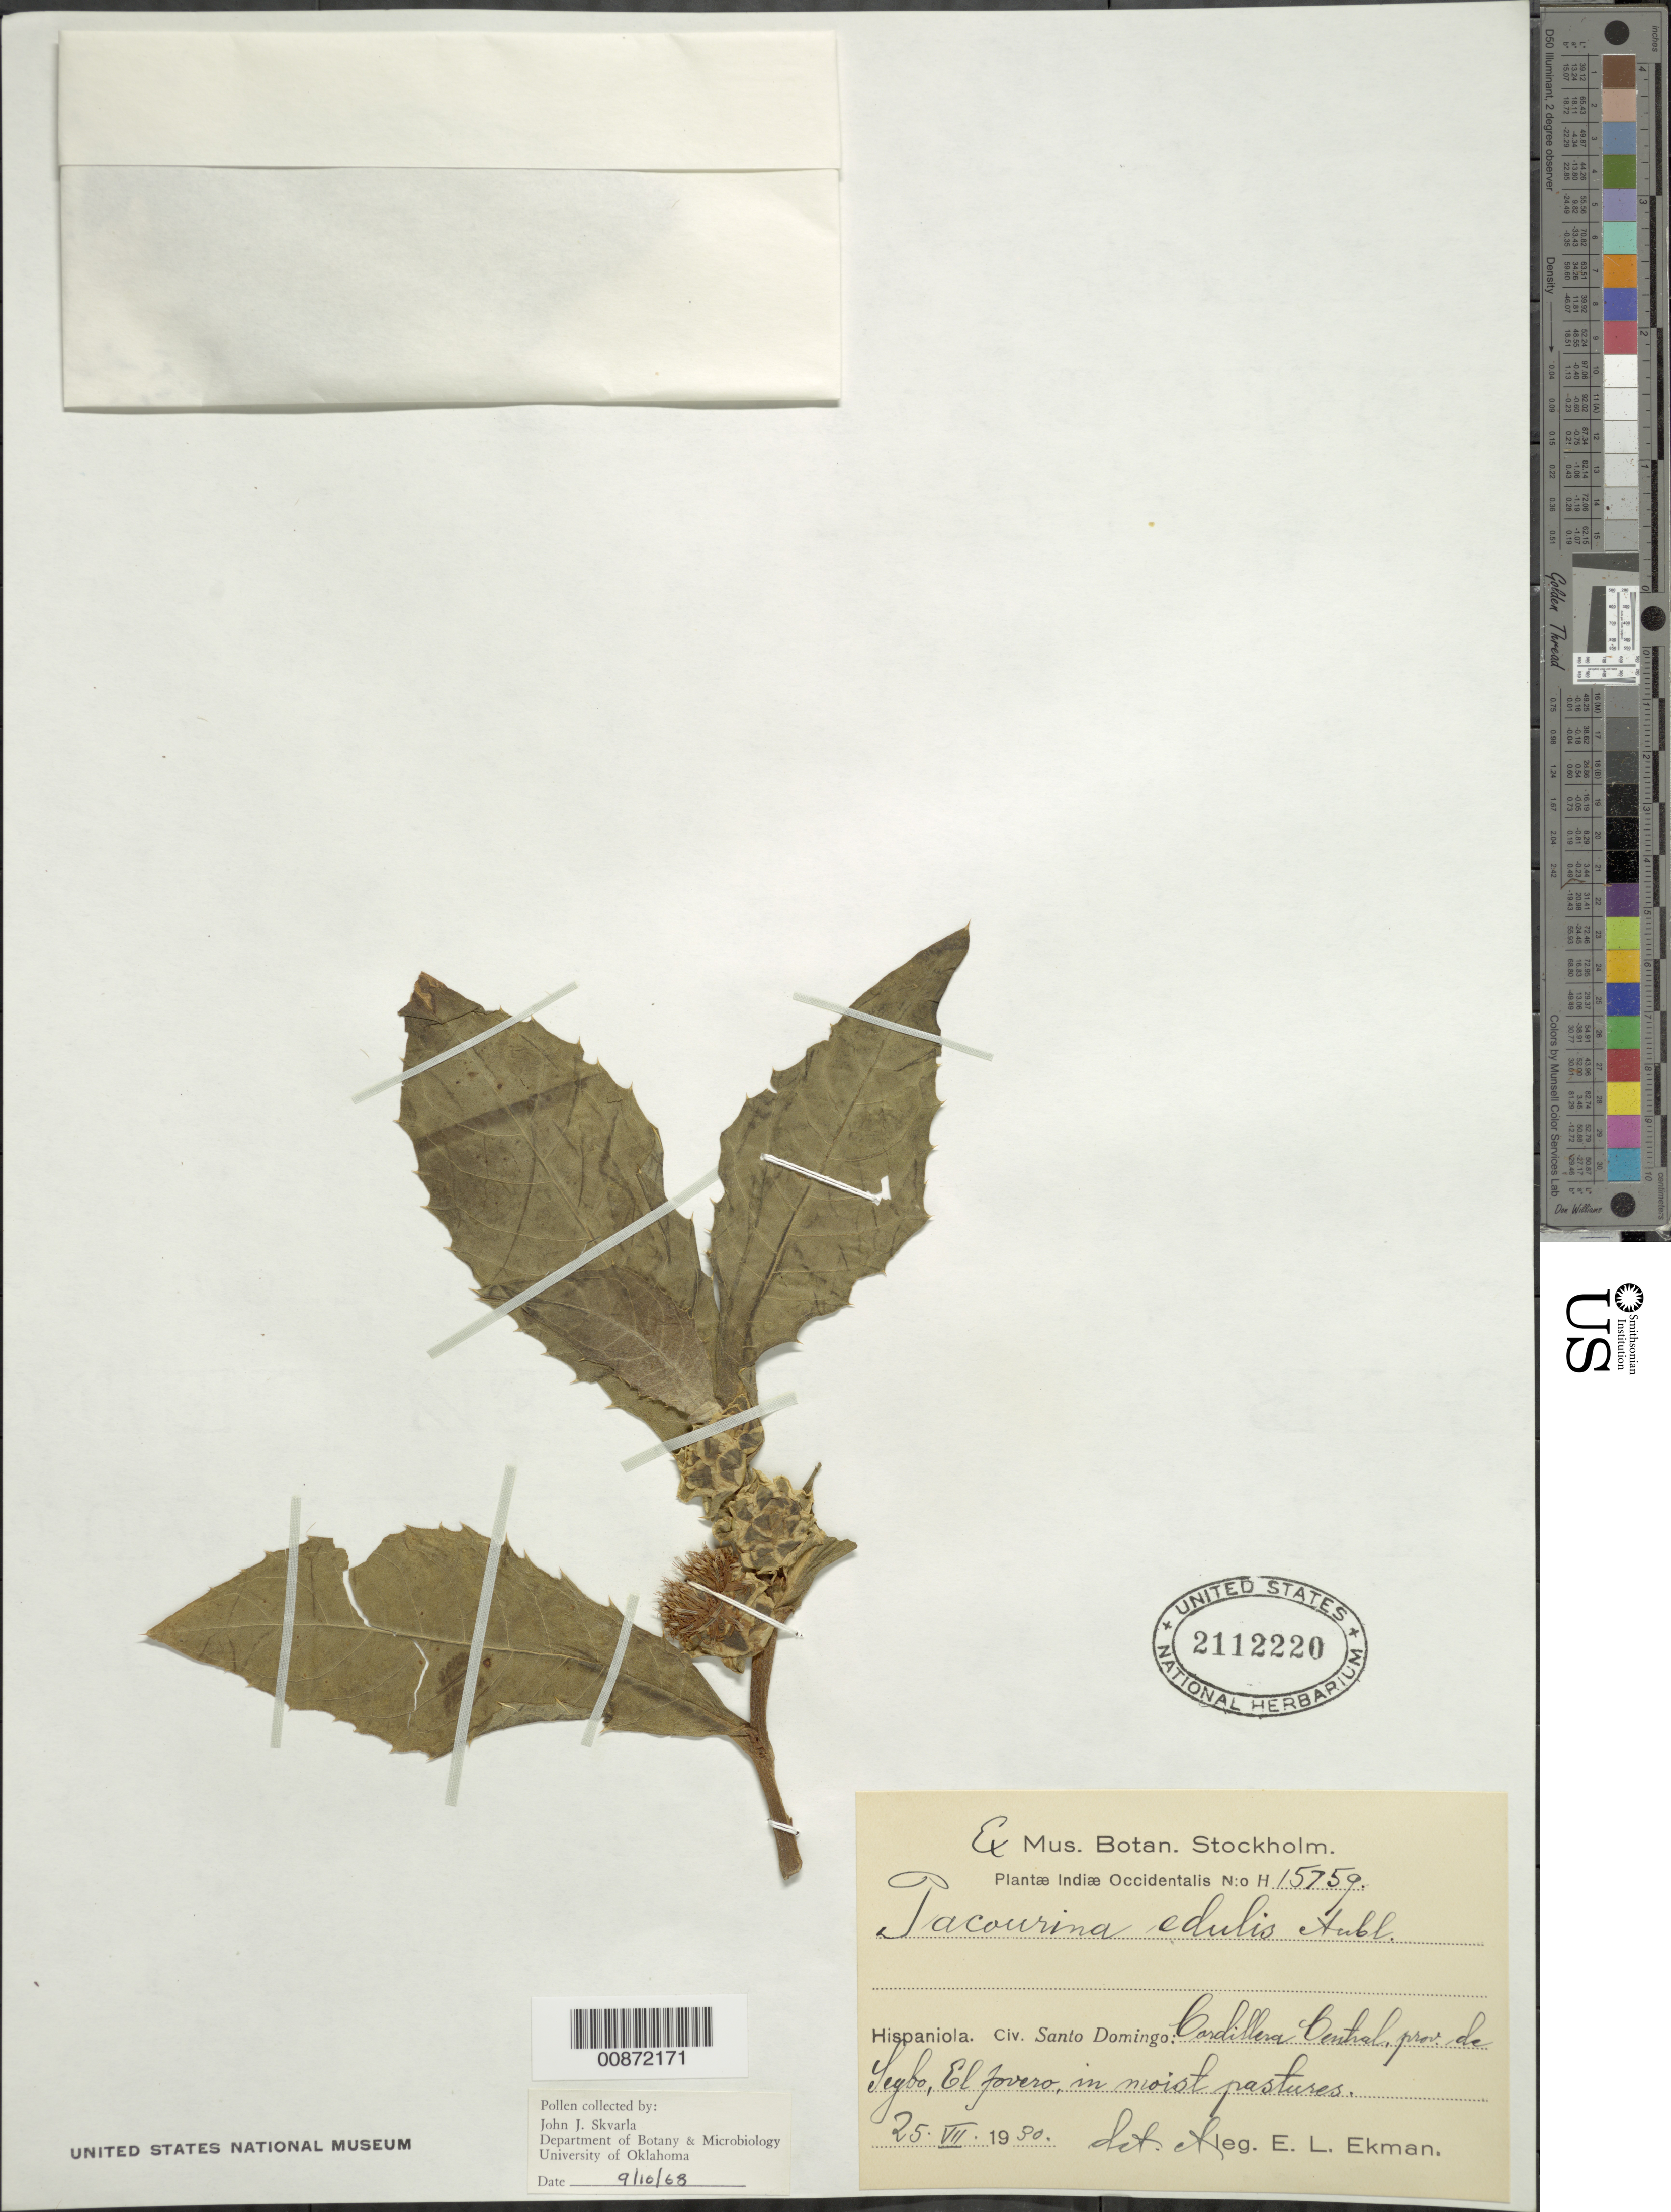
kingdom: Plantae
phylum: Tracheophyta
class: Magnoliopsida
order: Asterales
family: Asteraceae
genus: Pacourina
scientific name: Pacourina edulis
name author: Aubl.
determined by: Ekman, E. L.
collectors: E. L. Ekman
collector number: H 15759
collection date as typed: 25 Jul 1930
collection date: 1930-07-25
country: Dominican Republic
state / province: El Seibo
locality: Civ. Santo Domingo. Cordillera Central, El Jovero (sp?).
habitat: In moist places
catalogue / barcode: US 2112220